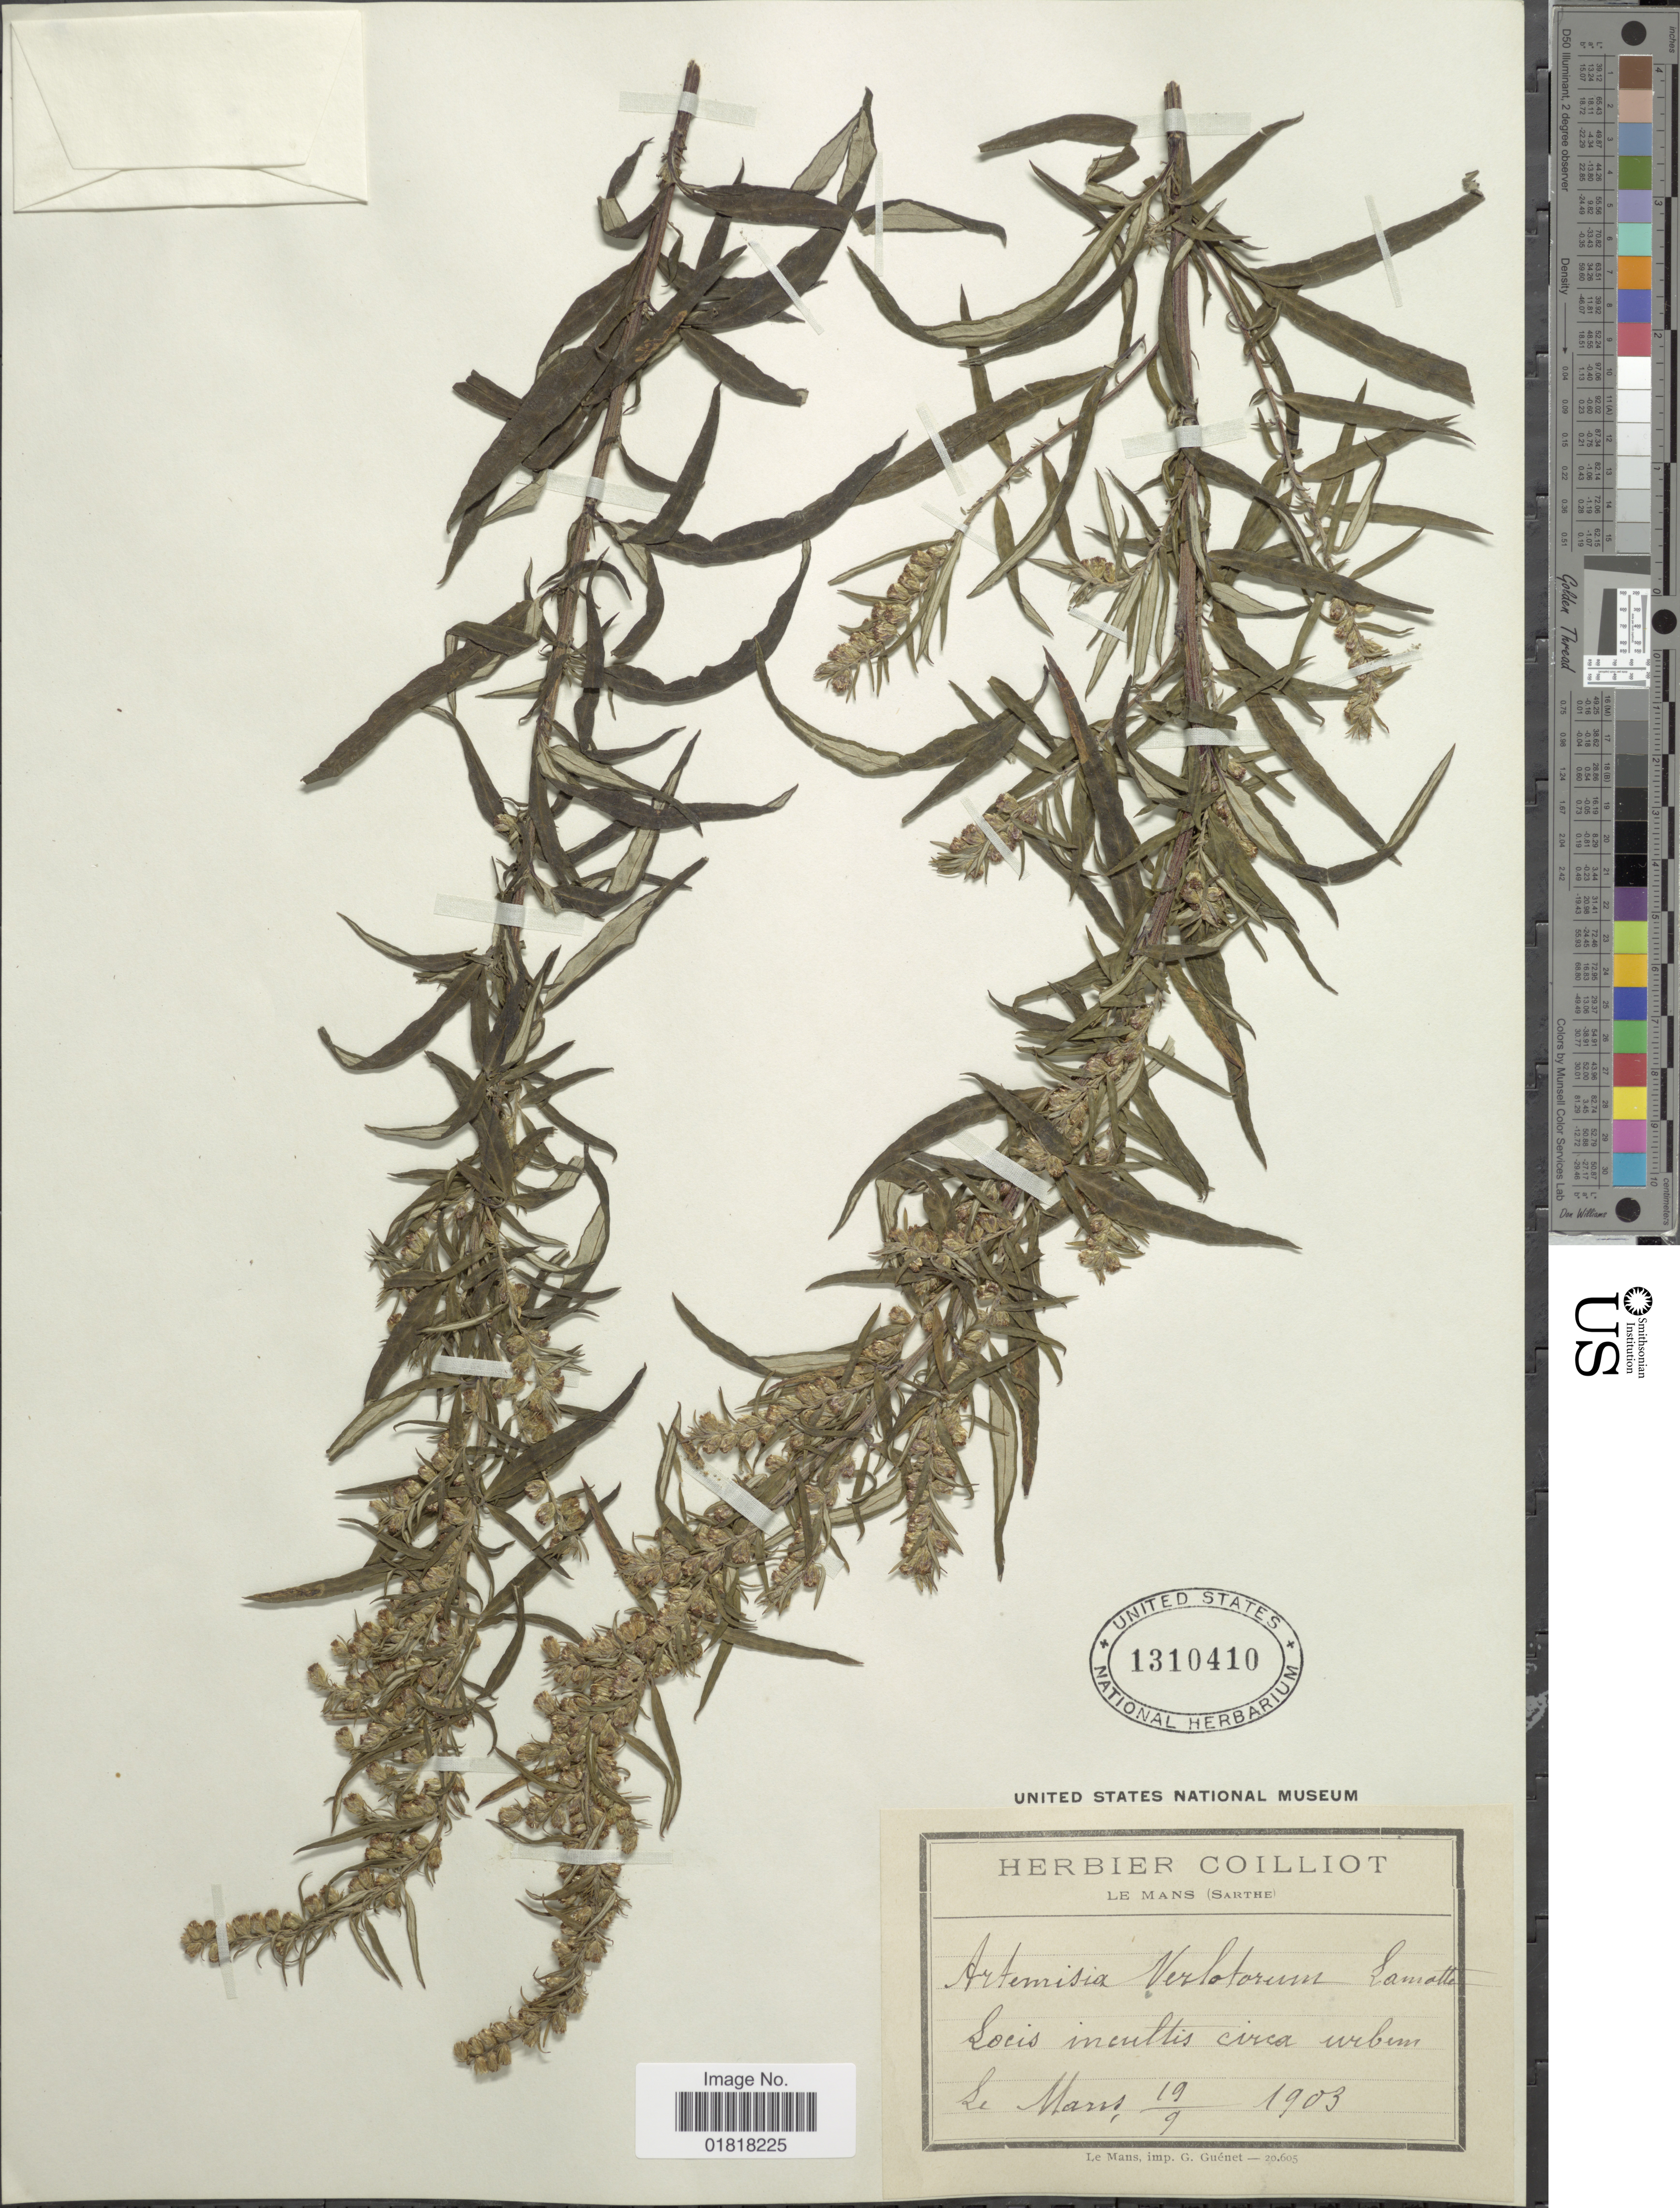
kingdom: Plantae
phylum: Tracheophyta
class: Magnoliopsida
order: Asterales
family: Asteraceae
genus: Artemisia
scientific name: Artemisia verlotorum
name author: Lamotte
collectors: ex herb. Coilliot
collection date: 1903-09-19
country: France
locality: Le Mans (Sarthe), Locis in cultis circa urbun [interpreted]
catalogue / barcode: US 1310410